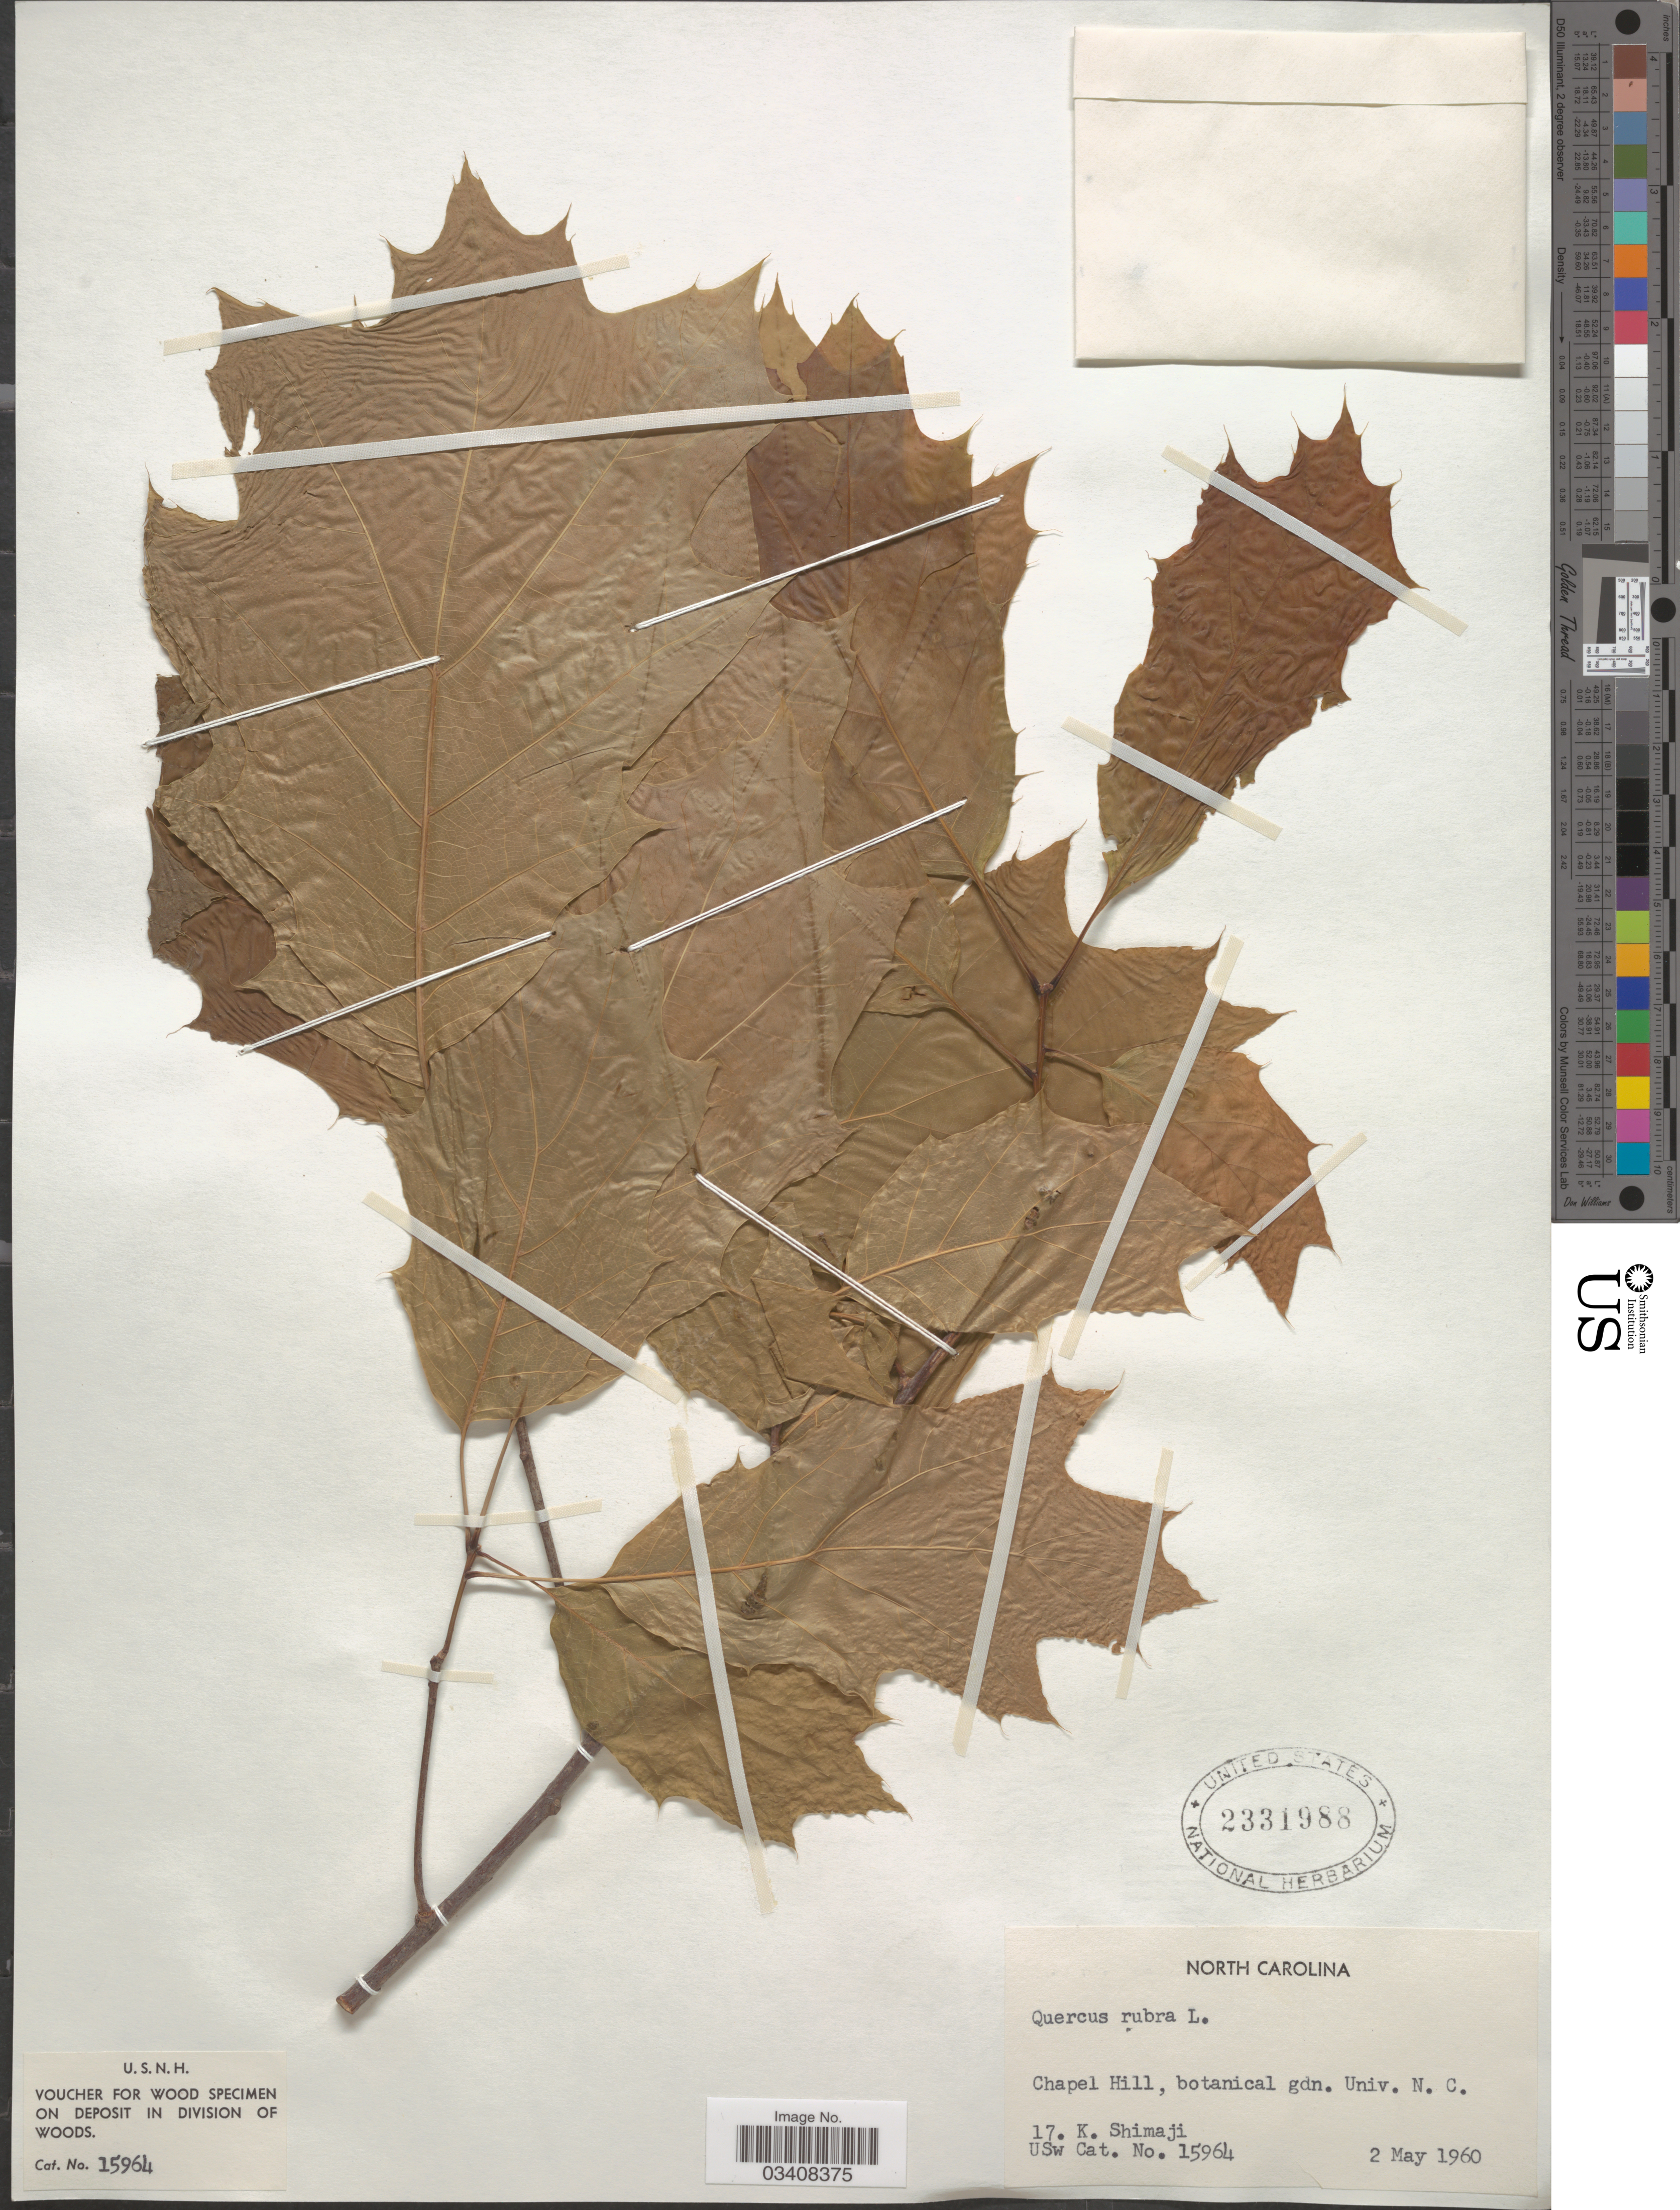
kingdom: Plantae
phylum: Tracheophyta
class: Magnoliopsida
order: Fagales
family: Fagaceae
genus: Quercus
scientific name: Quercus rubra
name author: L.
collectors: K. Shimaji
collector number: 17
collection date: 1960-05-02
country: United States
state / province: North Carolina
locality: Chapel Hill, botanical gdn. Univ. N. C.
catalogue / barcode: US 2331988